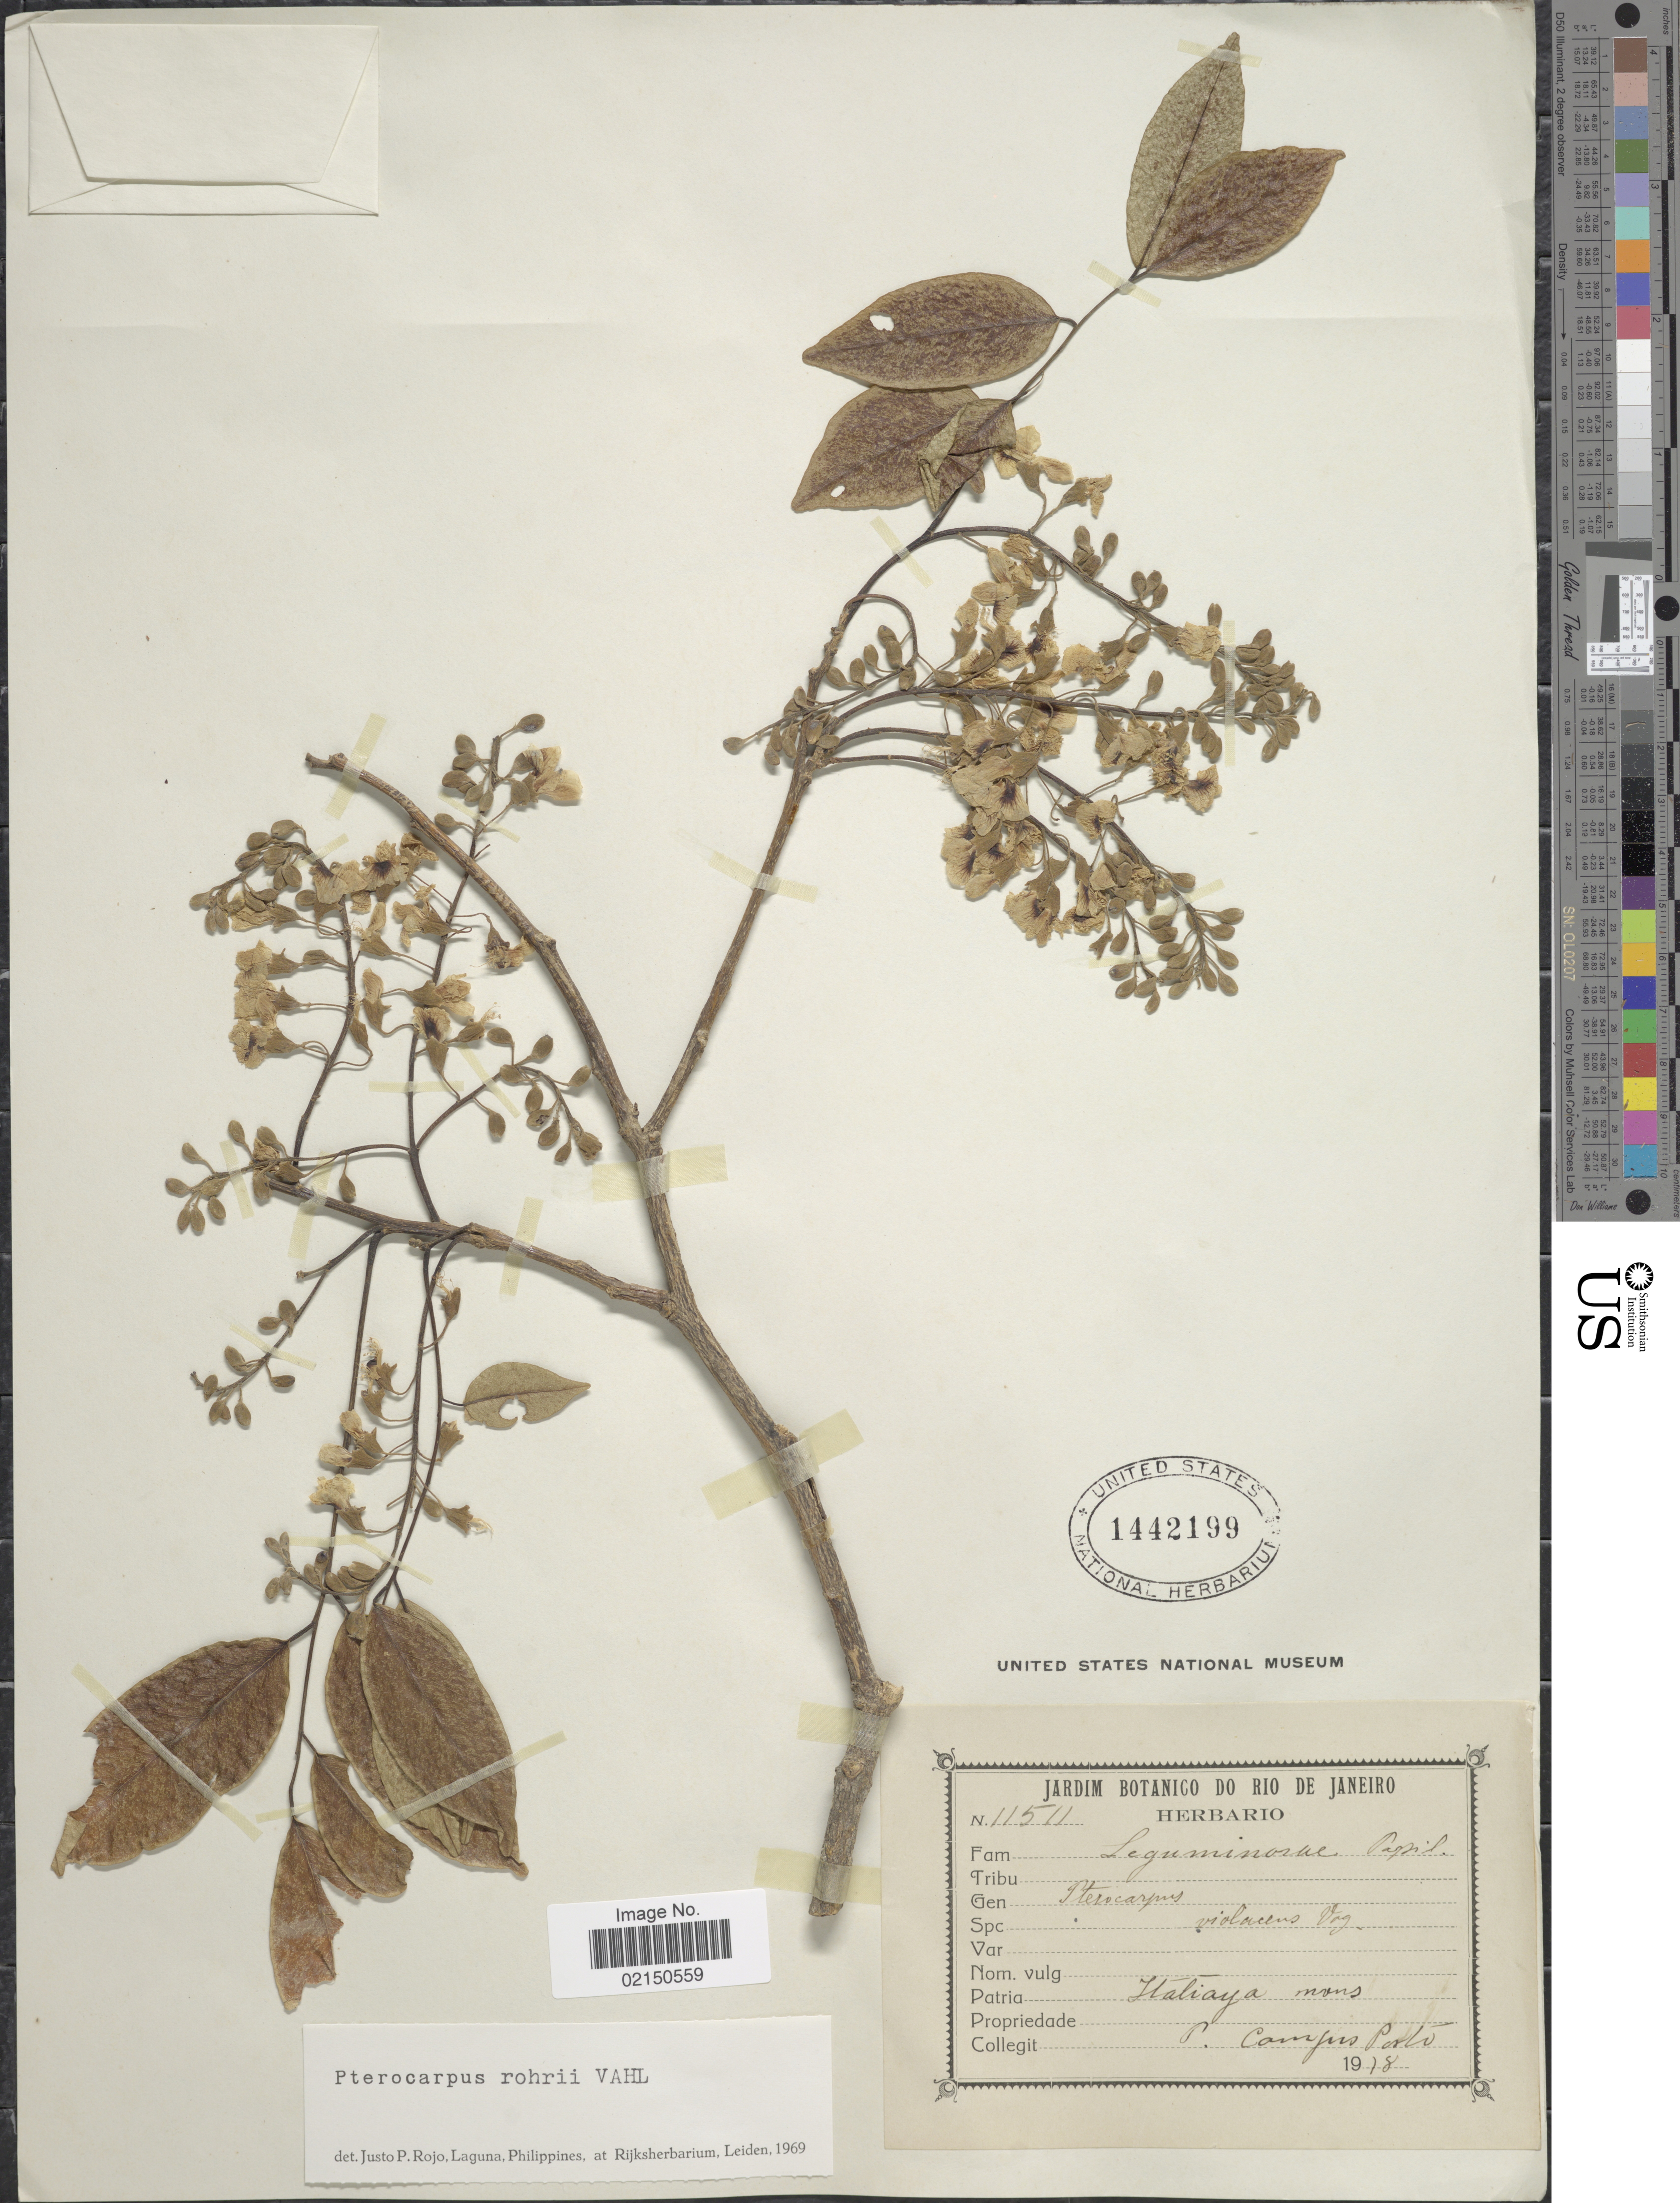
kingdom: Plantae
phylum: Tracheophyta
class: Magnoliopsida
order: Fabales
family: Fabaceae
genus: Pterocarpus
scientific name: Pterocarpus rohrii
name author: Vahl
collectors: ex herb. Rio de Janeiro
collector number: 11511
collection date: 1918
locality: Italiaya mons, P. Campus Porto [interpreted]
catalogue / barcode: US 1442199